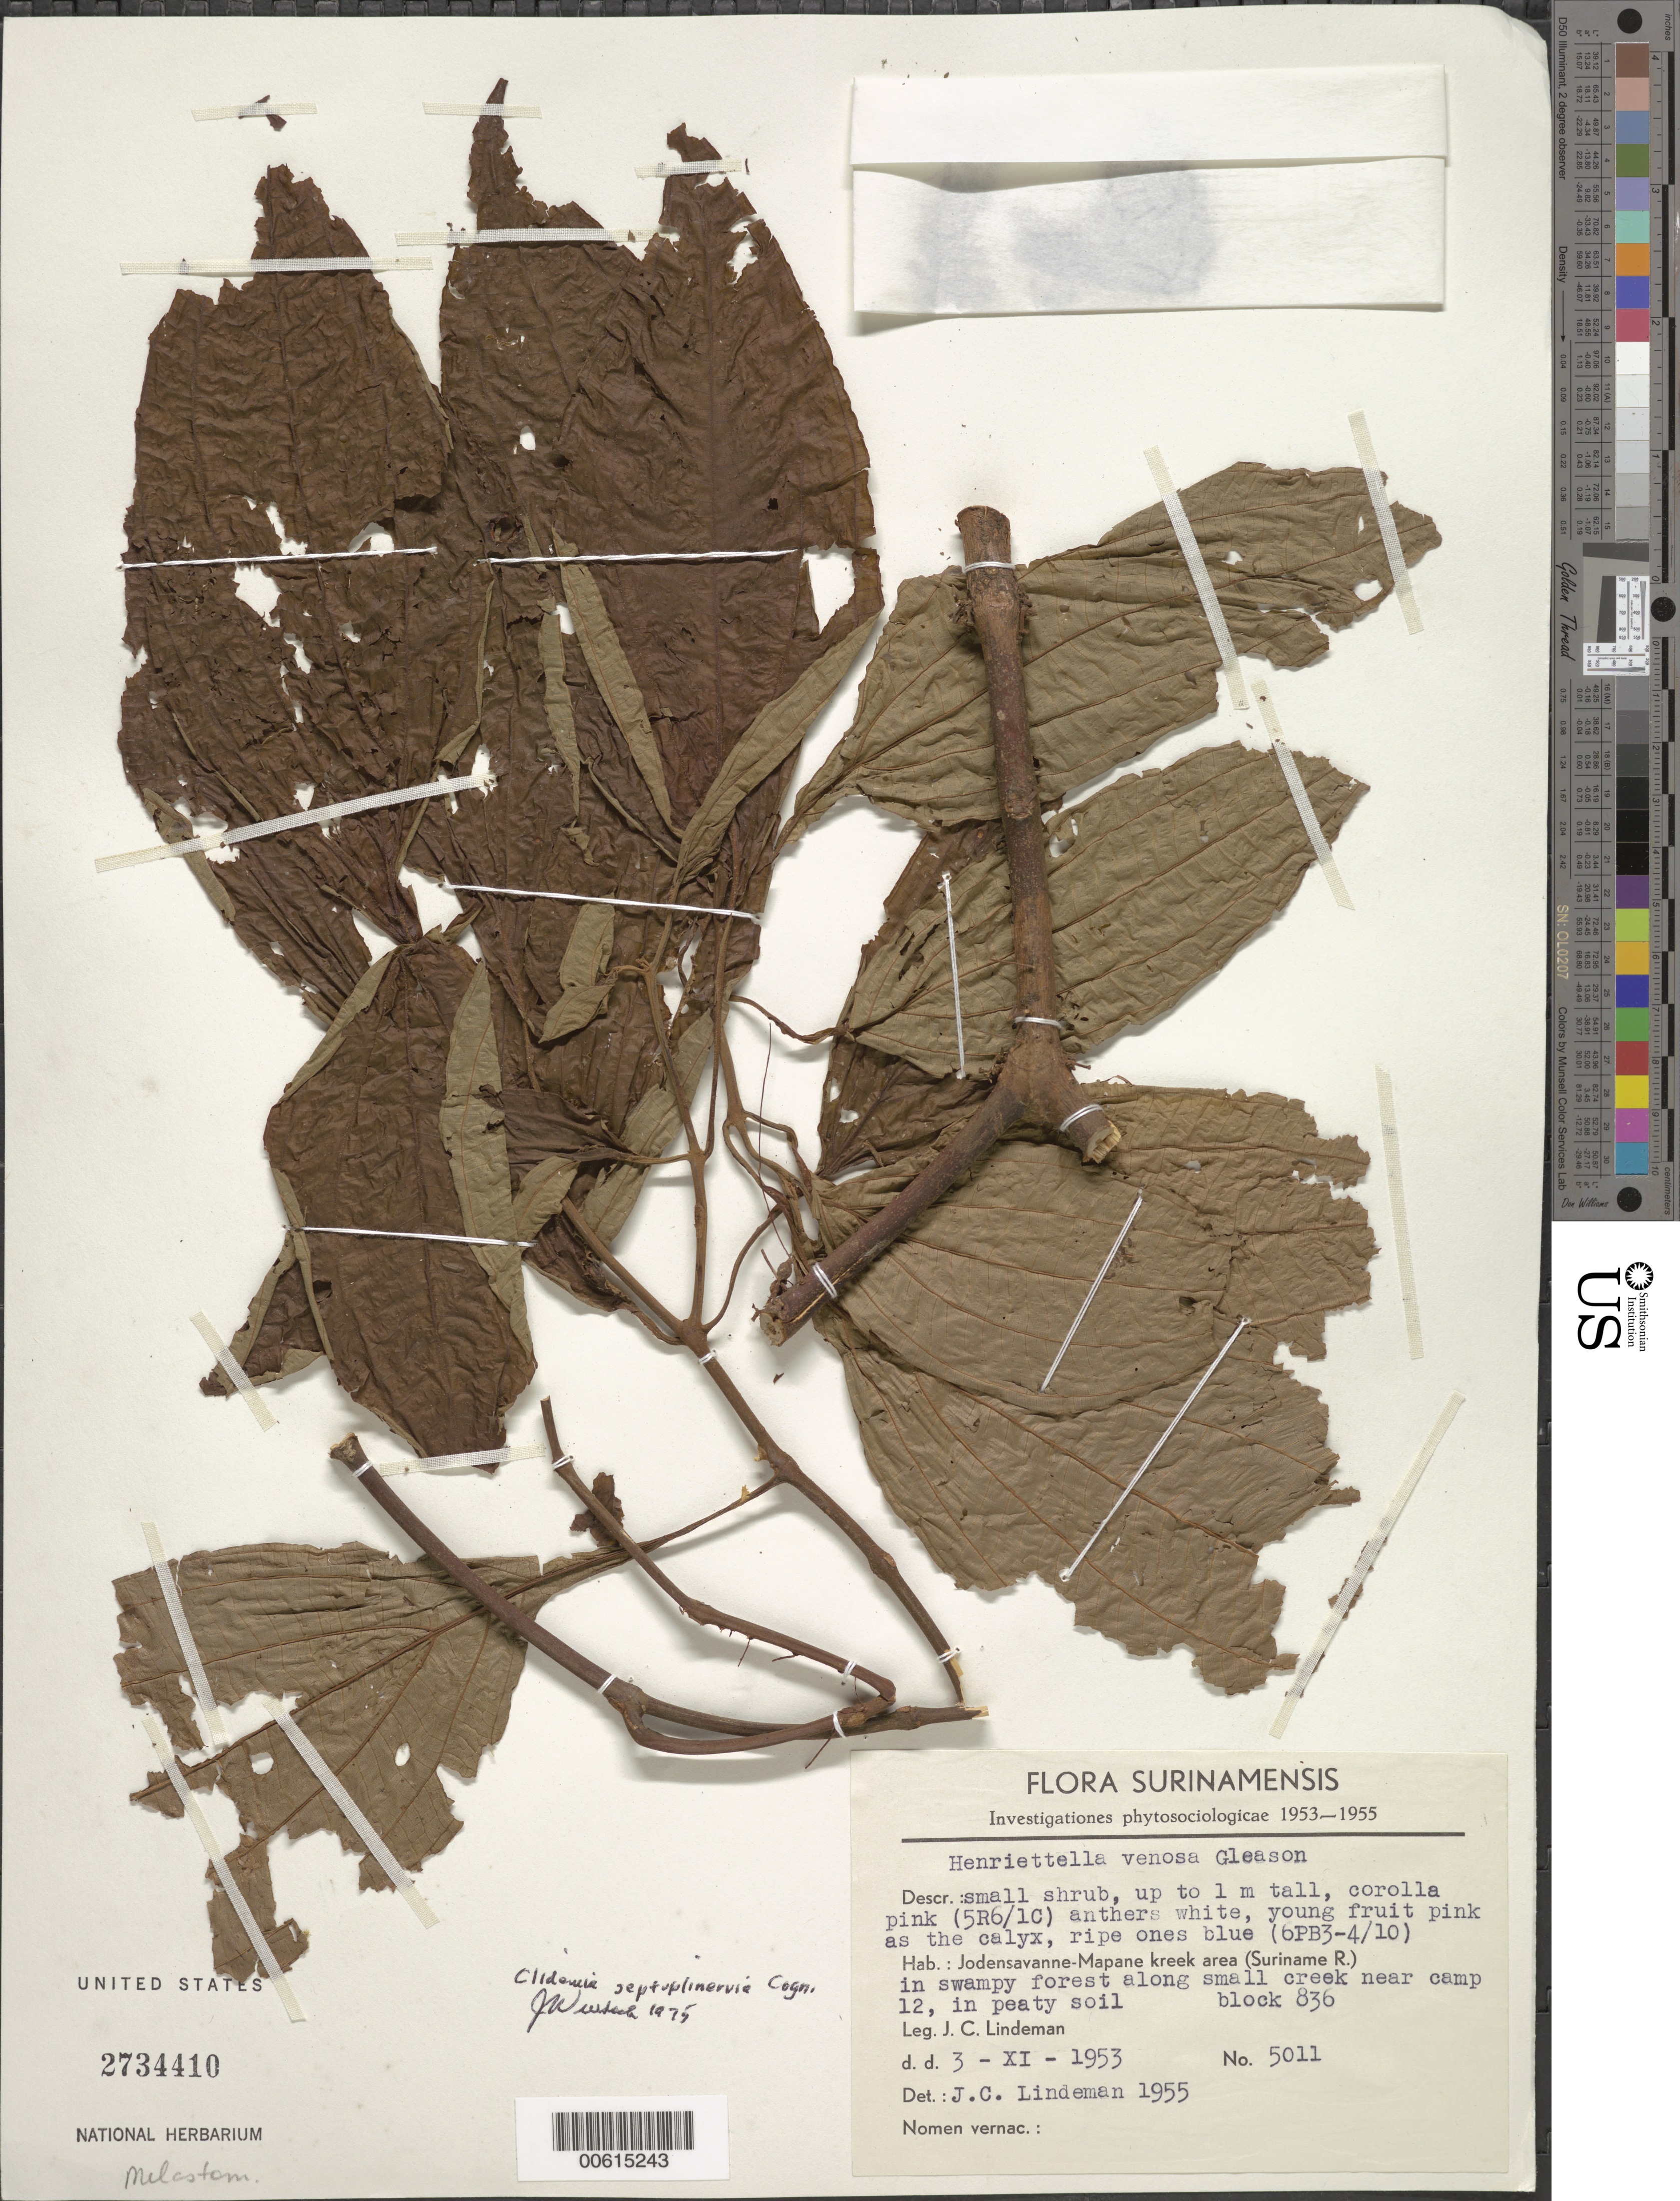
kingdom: Plantae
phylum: Tracheophyta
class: Magnoliopsida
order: Myrtales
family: Melastomataceae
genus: Clidemia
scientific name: Clidemia septuplinervia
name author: Cogn.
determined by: Wurdack, John J., (US), US (UNITED STATES)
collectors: J. C. Lindeman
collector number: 75 5011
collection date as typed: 18-Sep-75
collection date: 1975-09-18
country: Suriname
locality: Jodensavanne-Mapane kreek area (Suriname River), near camp 12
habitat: Swampy forest along small creek, in peaty soil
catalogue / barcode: US 2734410